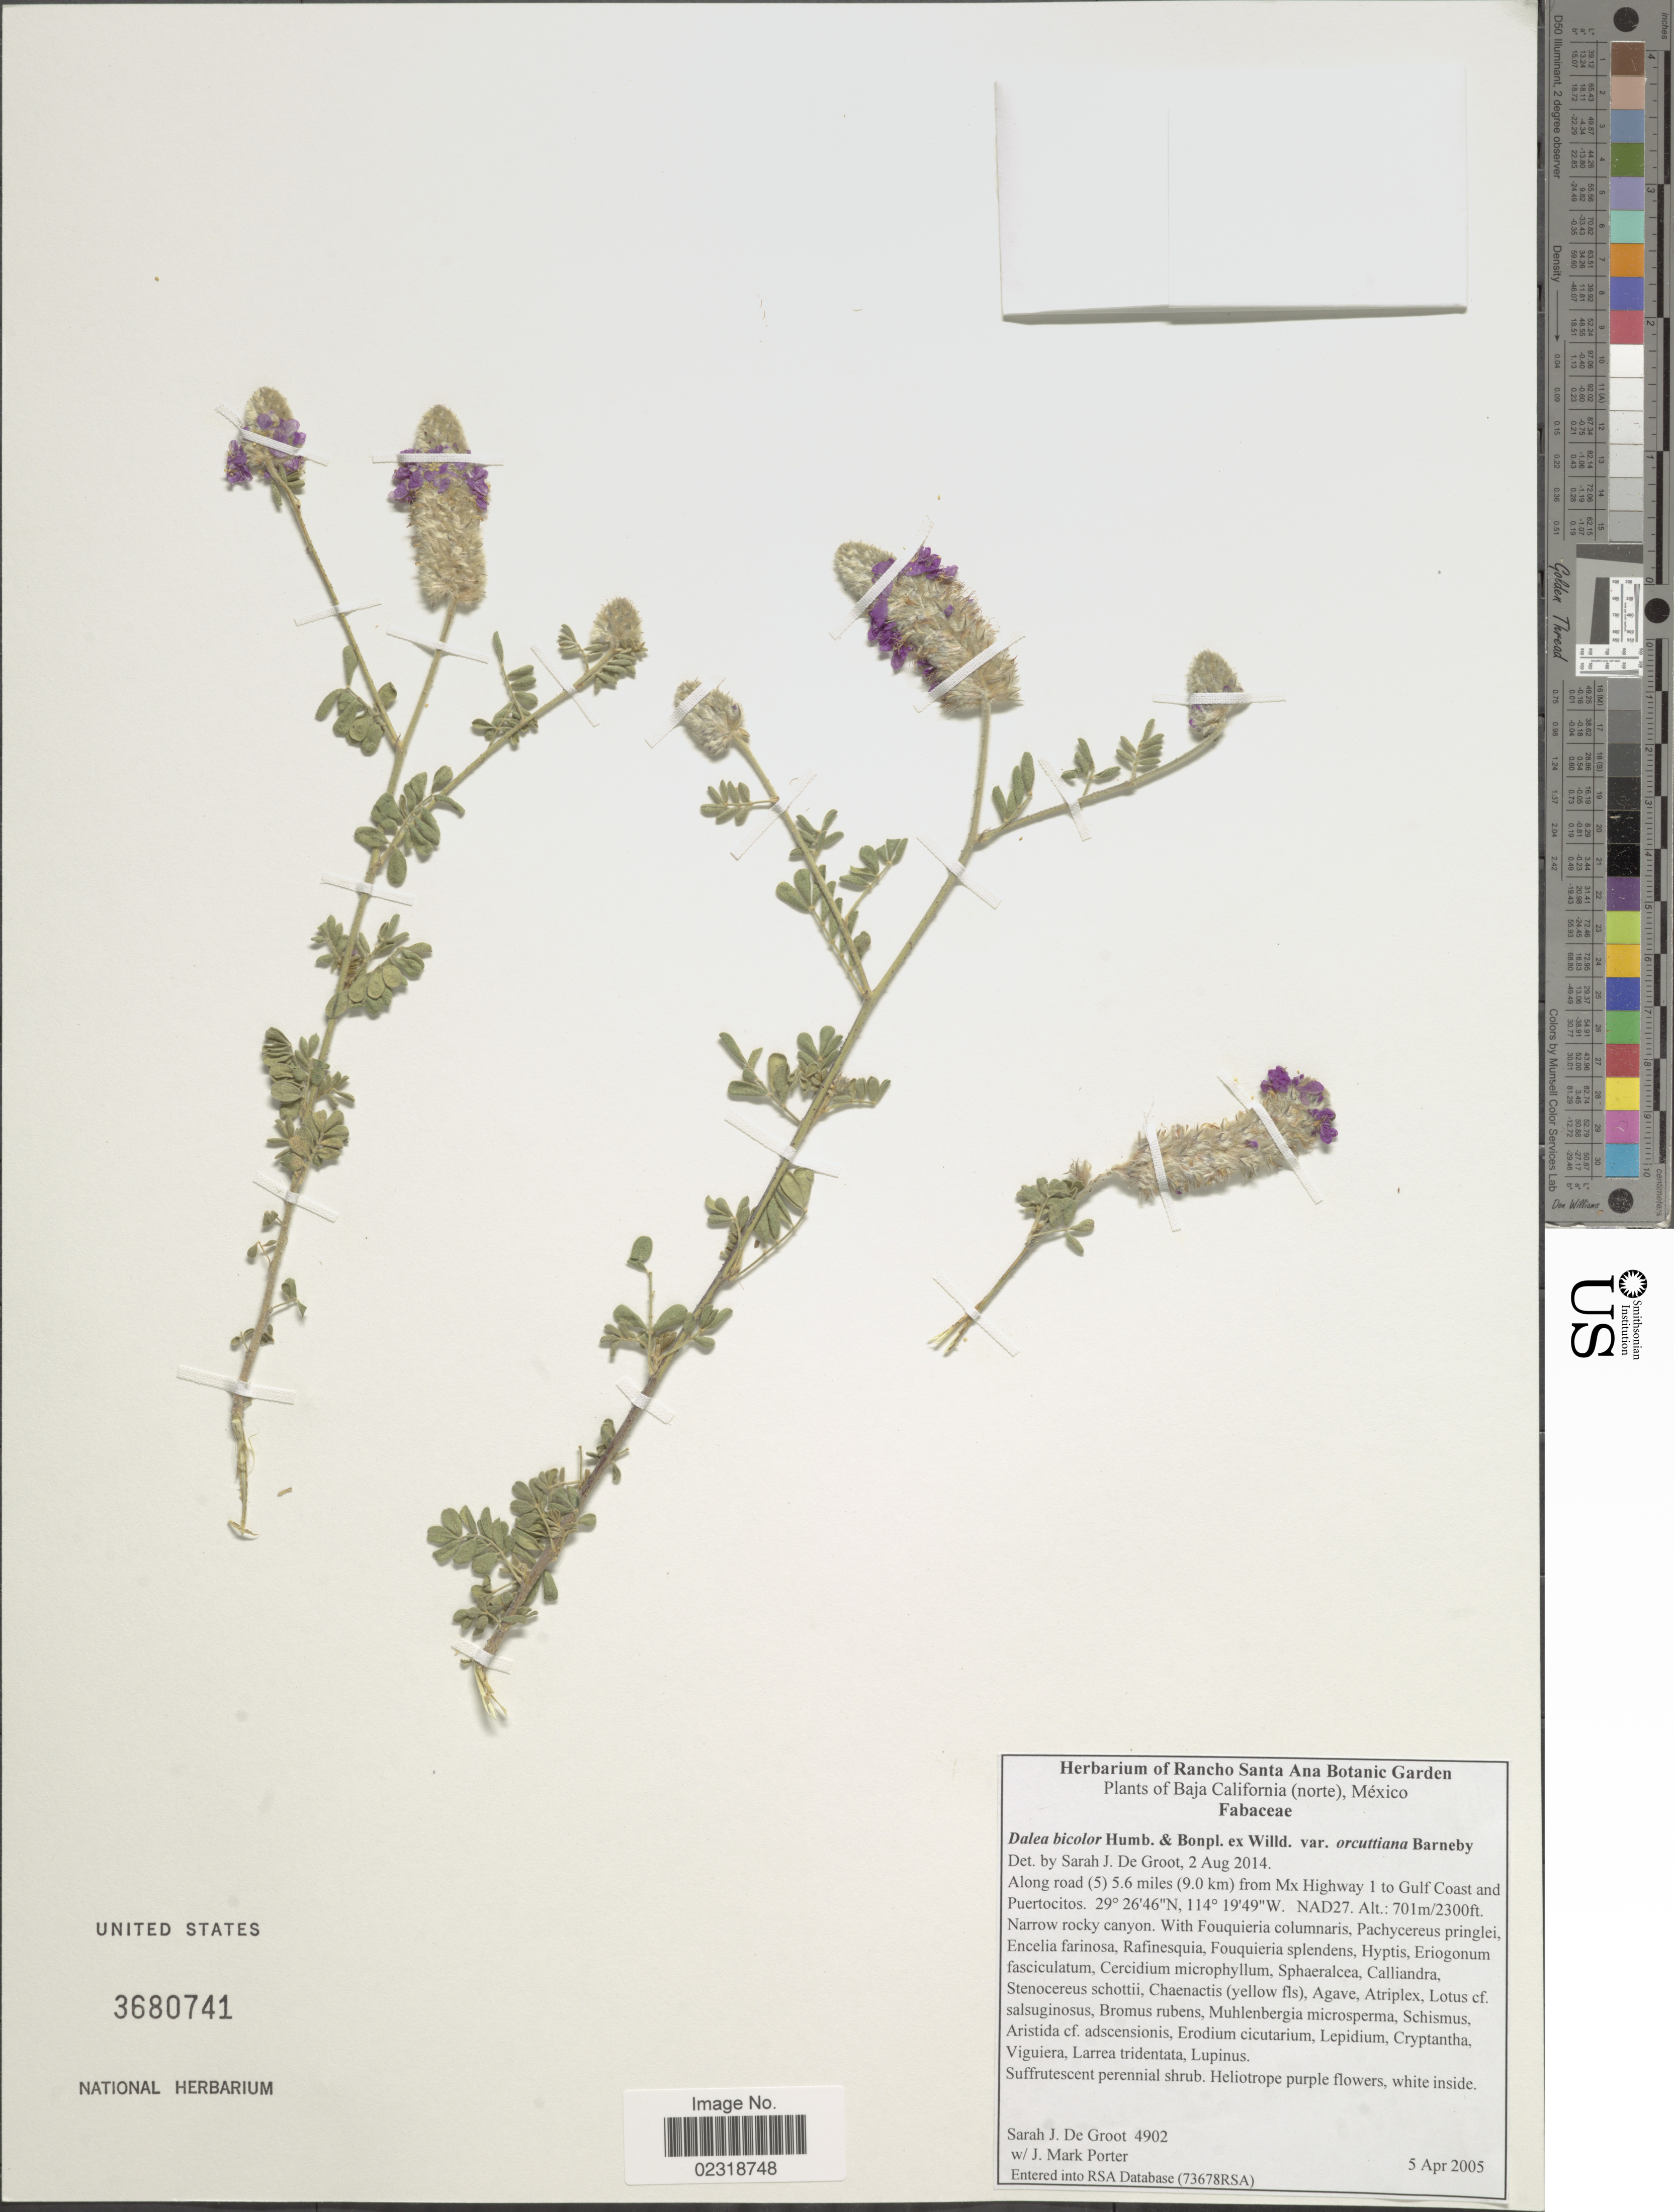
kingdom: Plantae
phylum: Tracheophyta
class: Magnoliopsida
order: Fabales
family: Fabaceae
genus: Dalea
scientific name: Dalea bicolor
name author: Humb. & Bonpl. ex Willd.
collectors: S. De Groot & J. M. Porter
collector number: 4902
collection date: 2005-04-05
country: Mexico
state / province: Baja California Norte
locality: Baja California (norte), along road (5) 5.6 miles (9.0) km from Mx. Highway 1 to Gulf Coast and Puertocitos, narrow rocky canyon, NAD 27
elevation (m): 701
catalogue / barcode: US 3680741